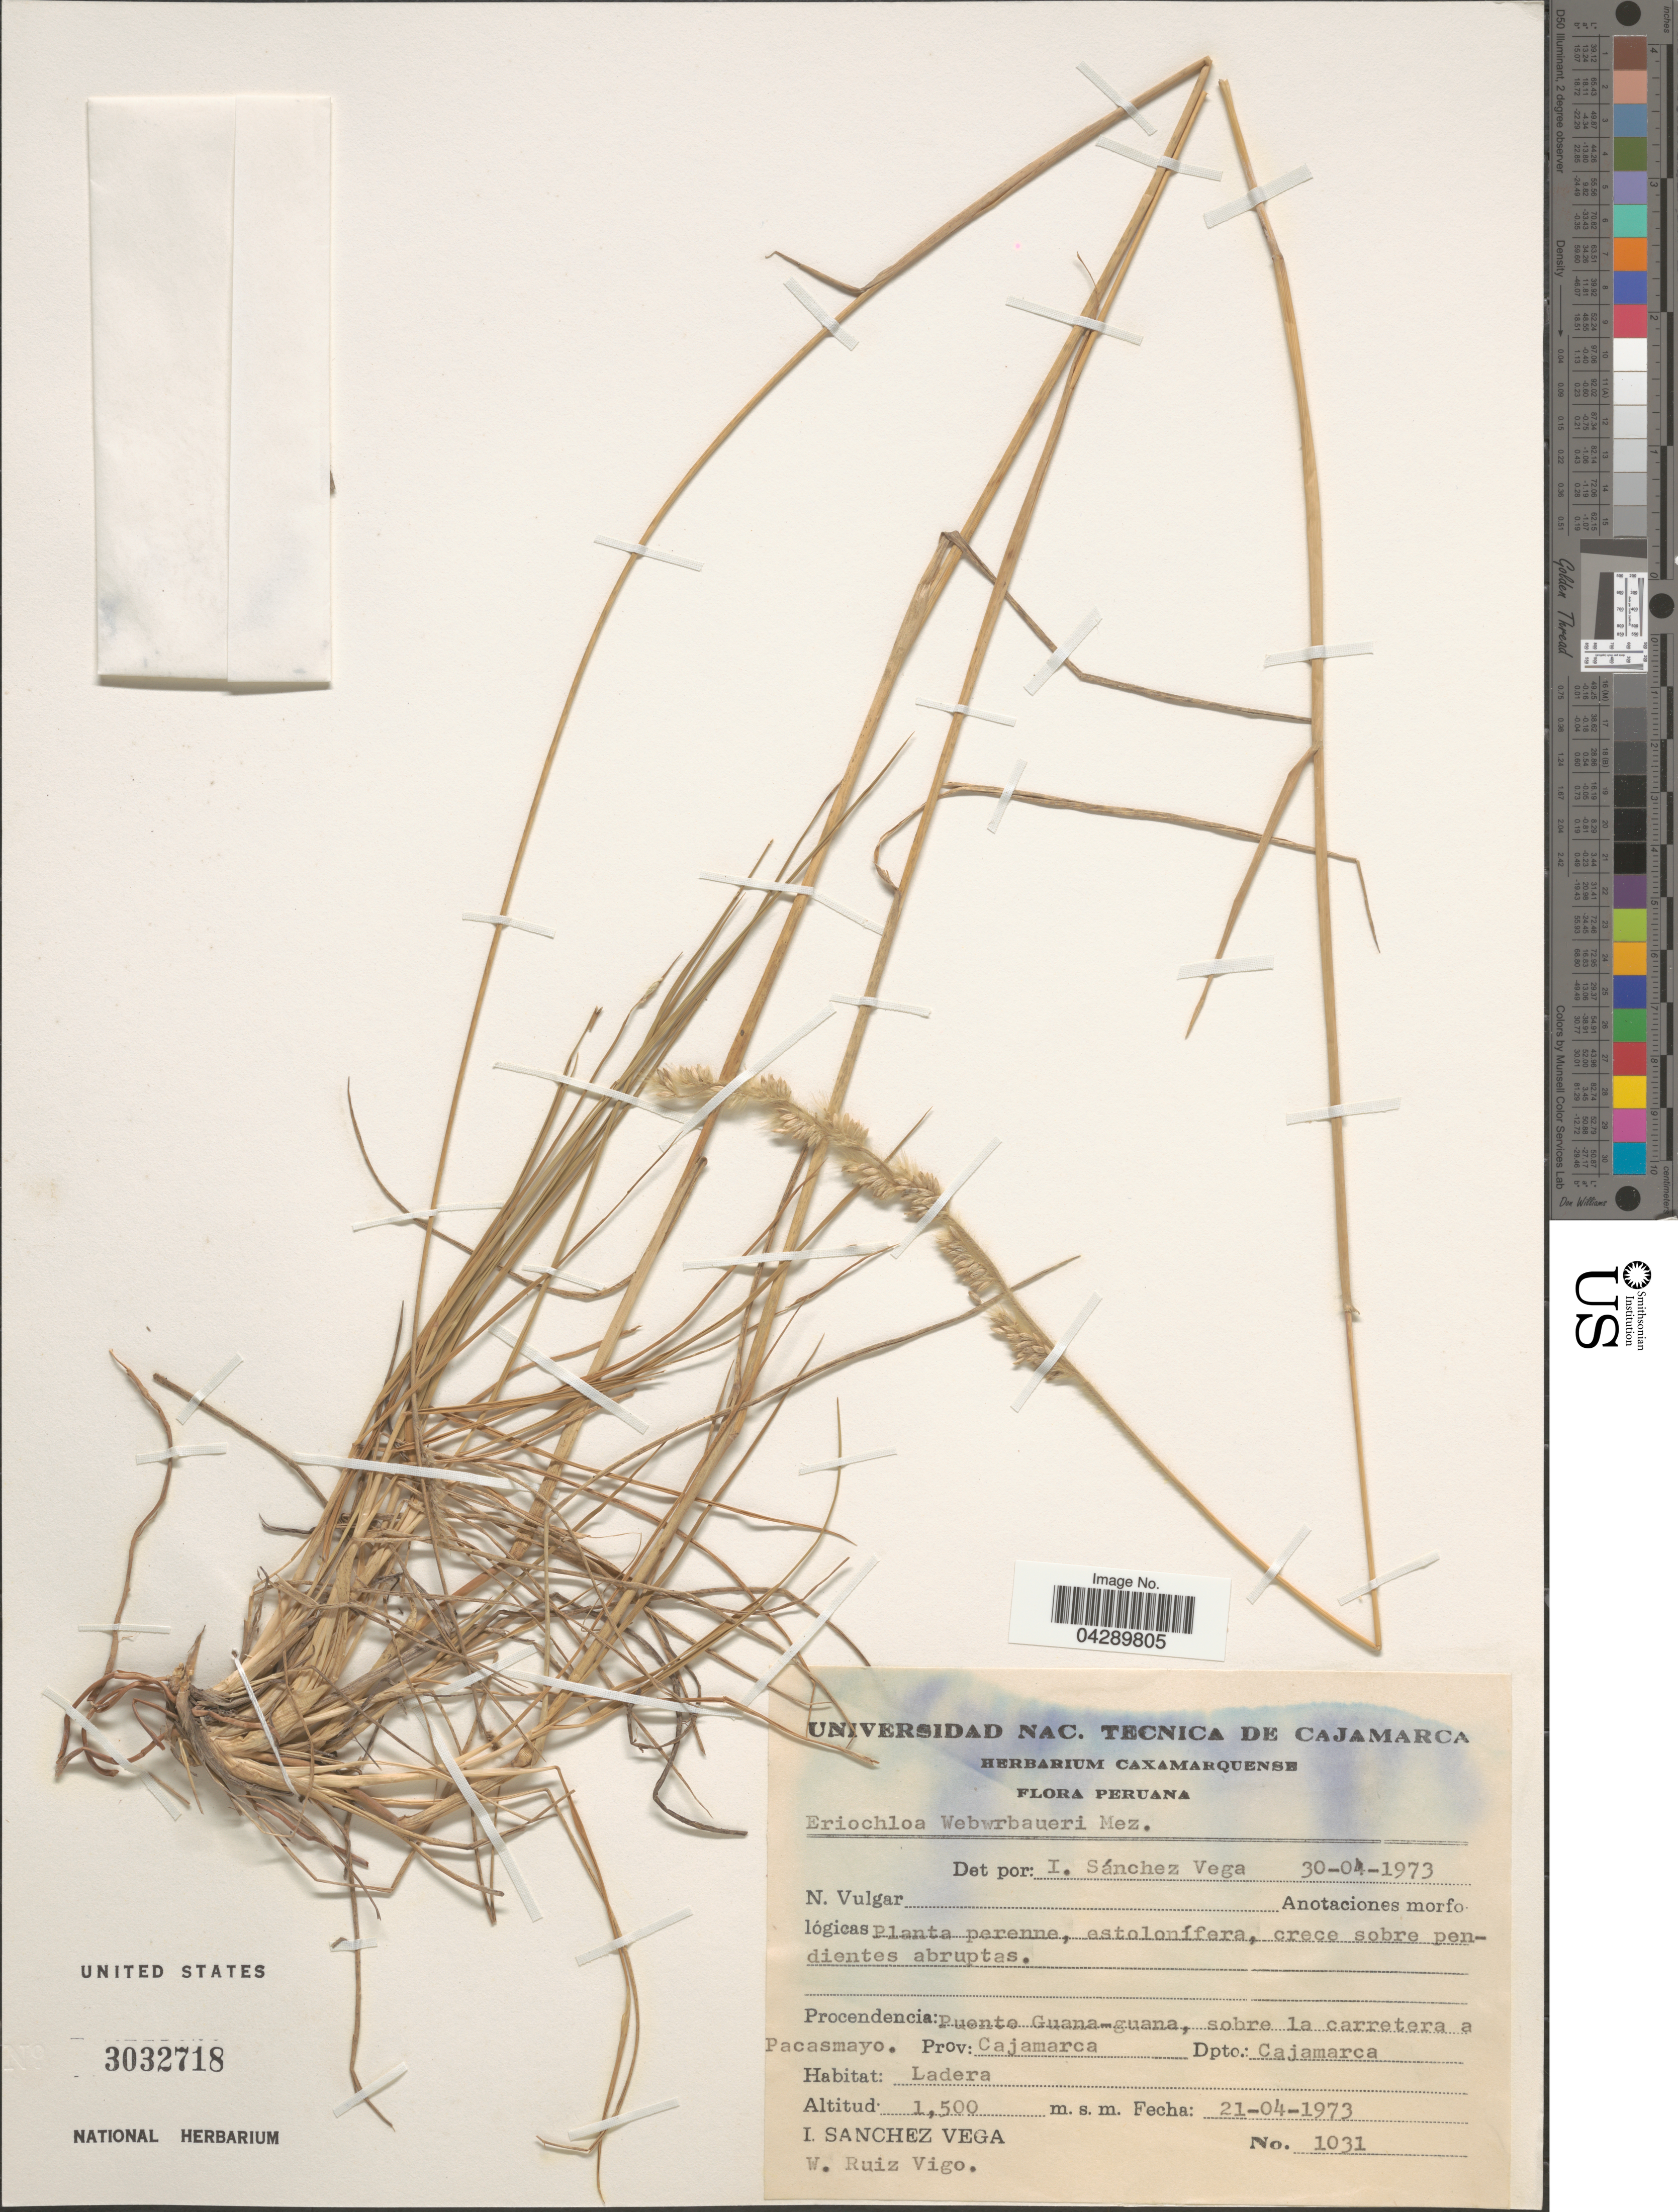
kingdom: Plantae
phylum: Tracheophyta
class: Liliopsida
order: Poales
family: Poaceae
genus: Eriochloa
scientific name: Eriochloa weberbaueri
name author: Mez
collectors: I. Sánchez Vega & W. Ruiz Vigo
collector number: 1031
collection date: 1973-04-21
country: Peru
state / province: Cajamarca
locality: Peruana. Procedencia: Puente Guana-guana, sobre la carretera a Pacasmayo. Dpto.: Cajamarca. Ladera.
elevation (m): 1500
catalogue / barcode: US 3032718